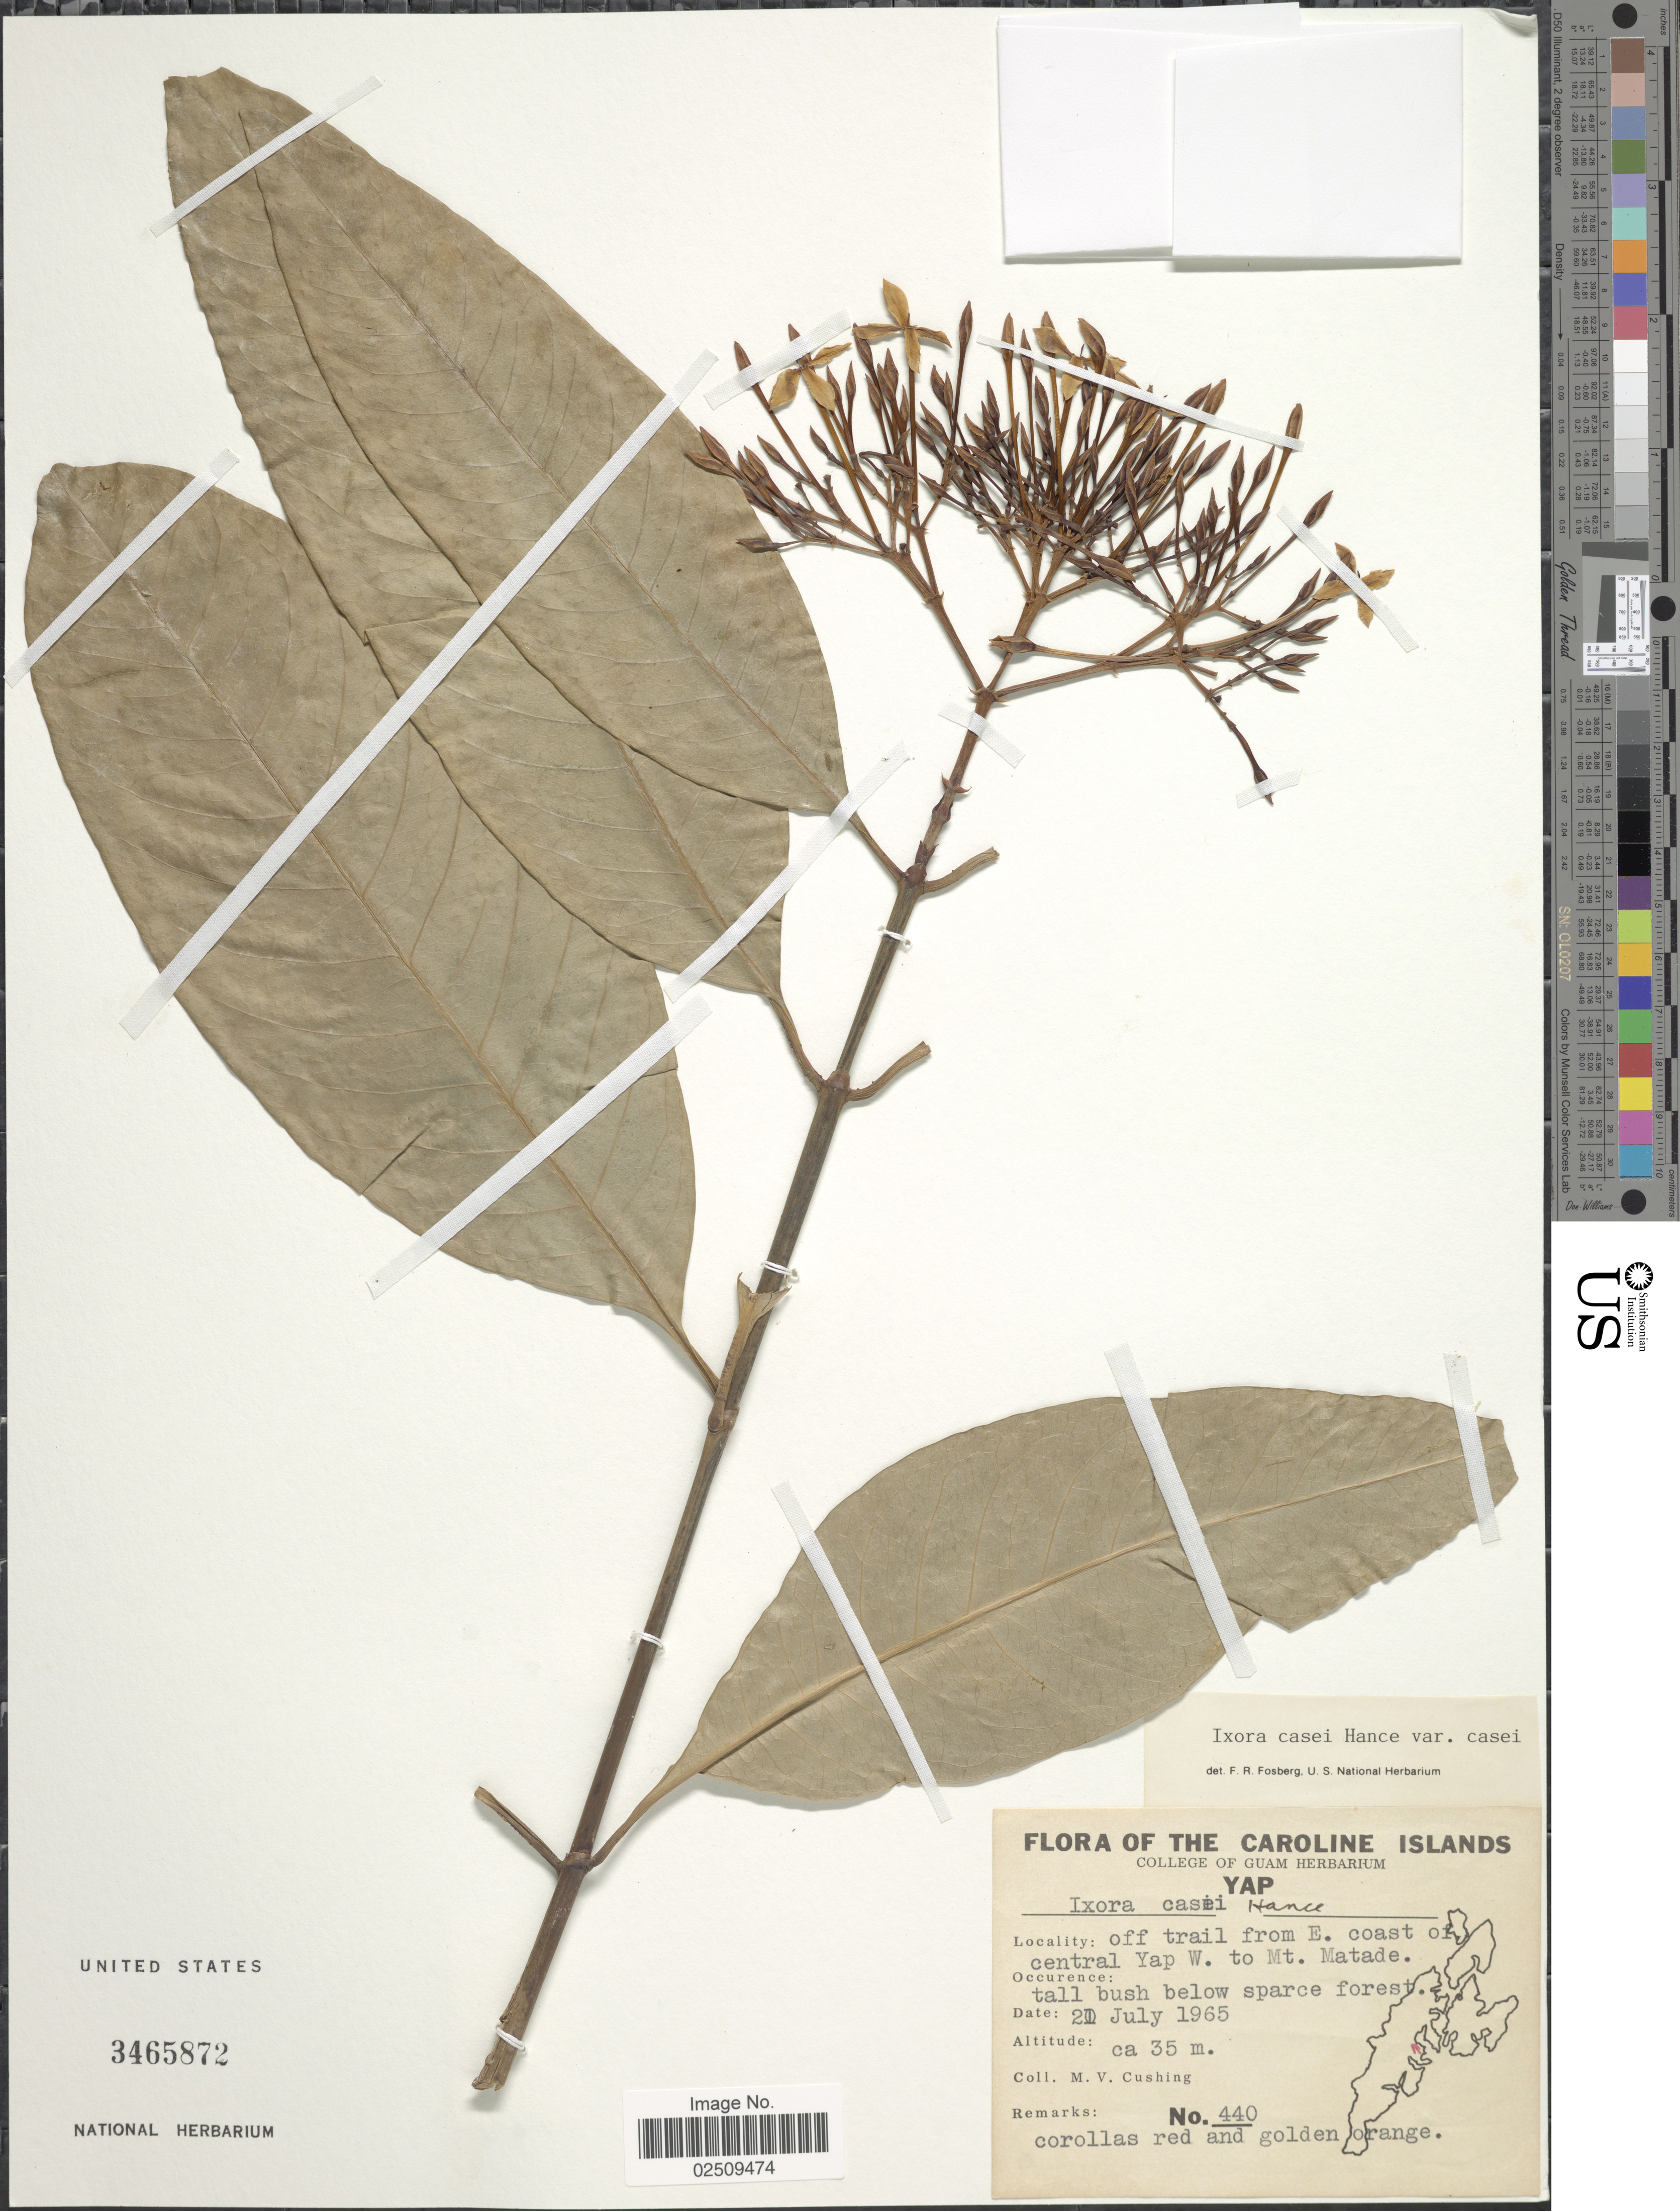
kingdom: Plantae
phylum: Tracheophyta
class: Magnoliopsida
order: Gentianales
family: Rubiaceae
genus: Ixora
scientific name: Ixora casei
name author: Hance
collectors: M. V. Cushing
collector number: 440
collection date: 1965-07-21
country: Micronesia, Federated States of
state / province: Yap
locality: The Caroline Islands, Yap, off trail from E. coast of central Yap W to Mt Matade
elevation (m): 35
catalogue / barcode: US 3465872